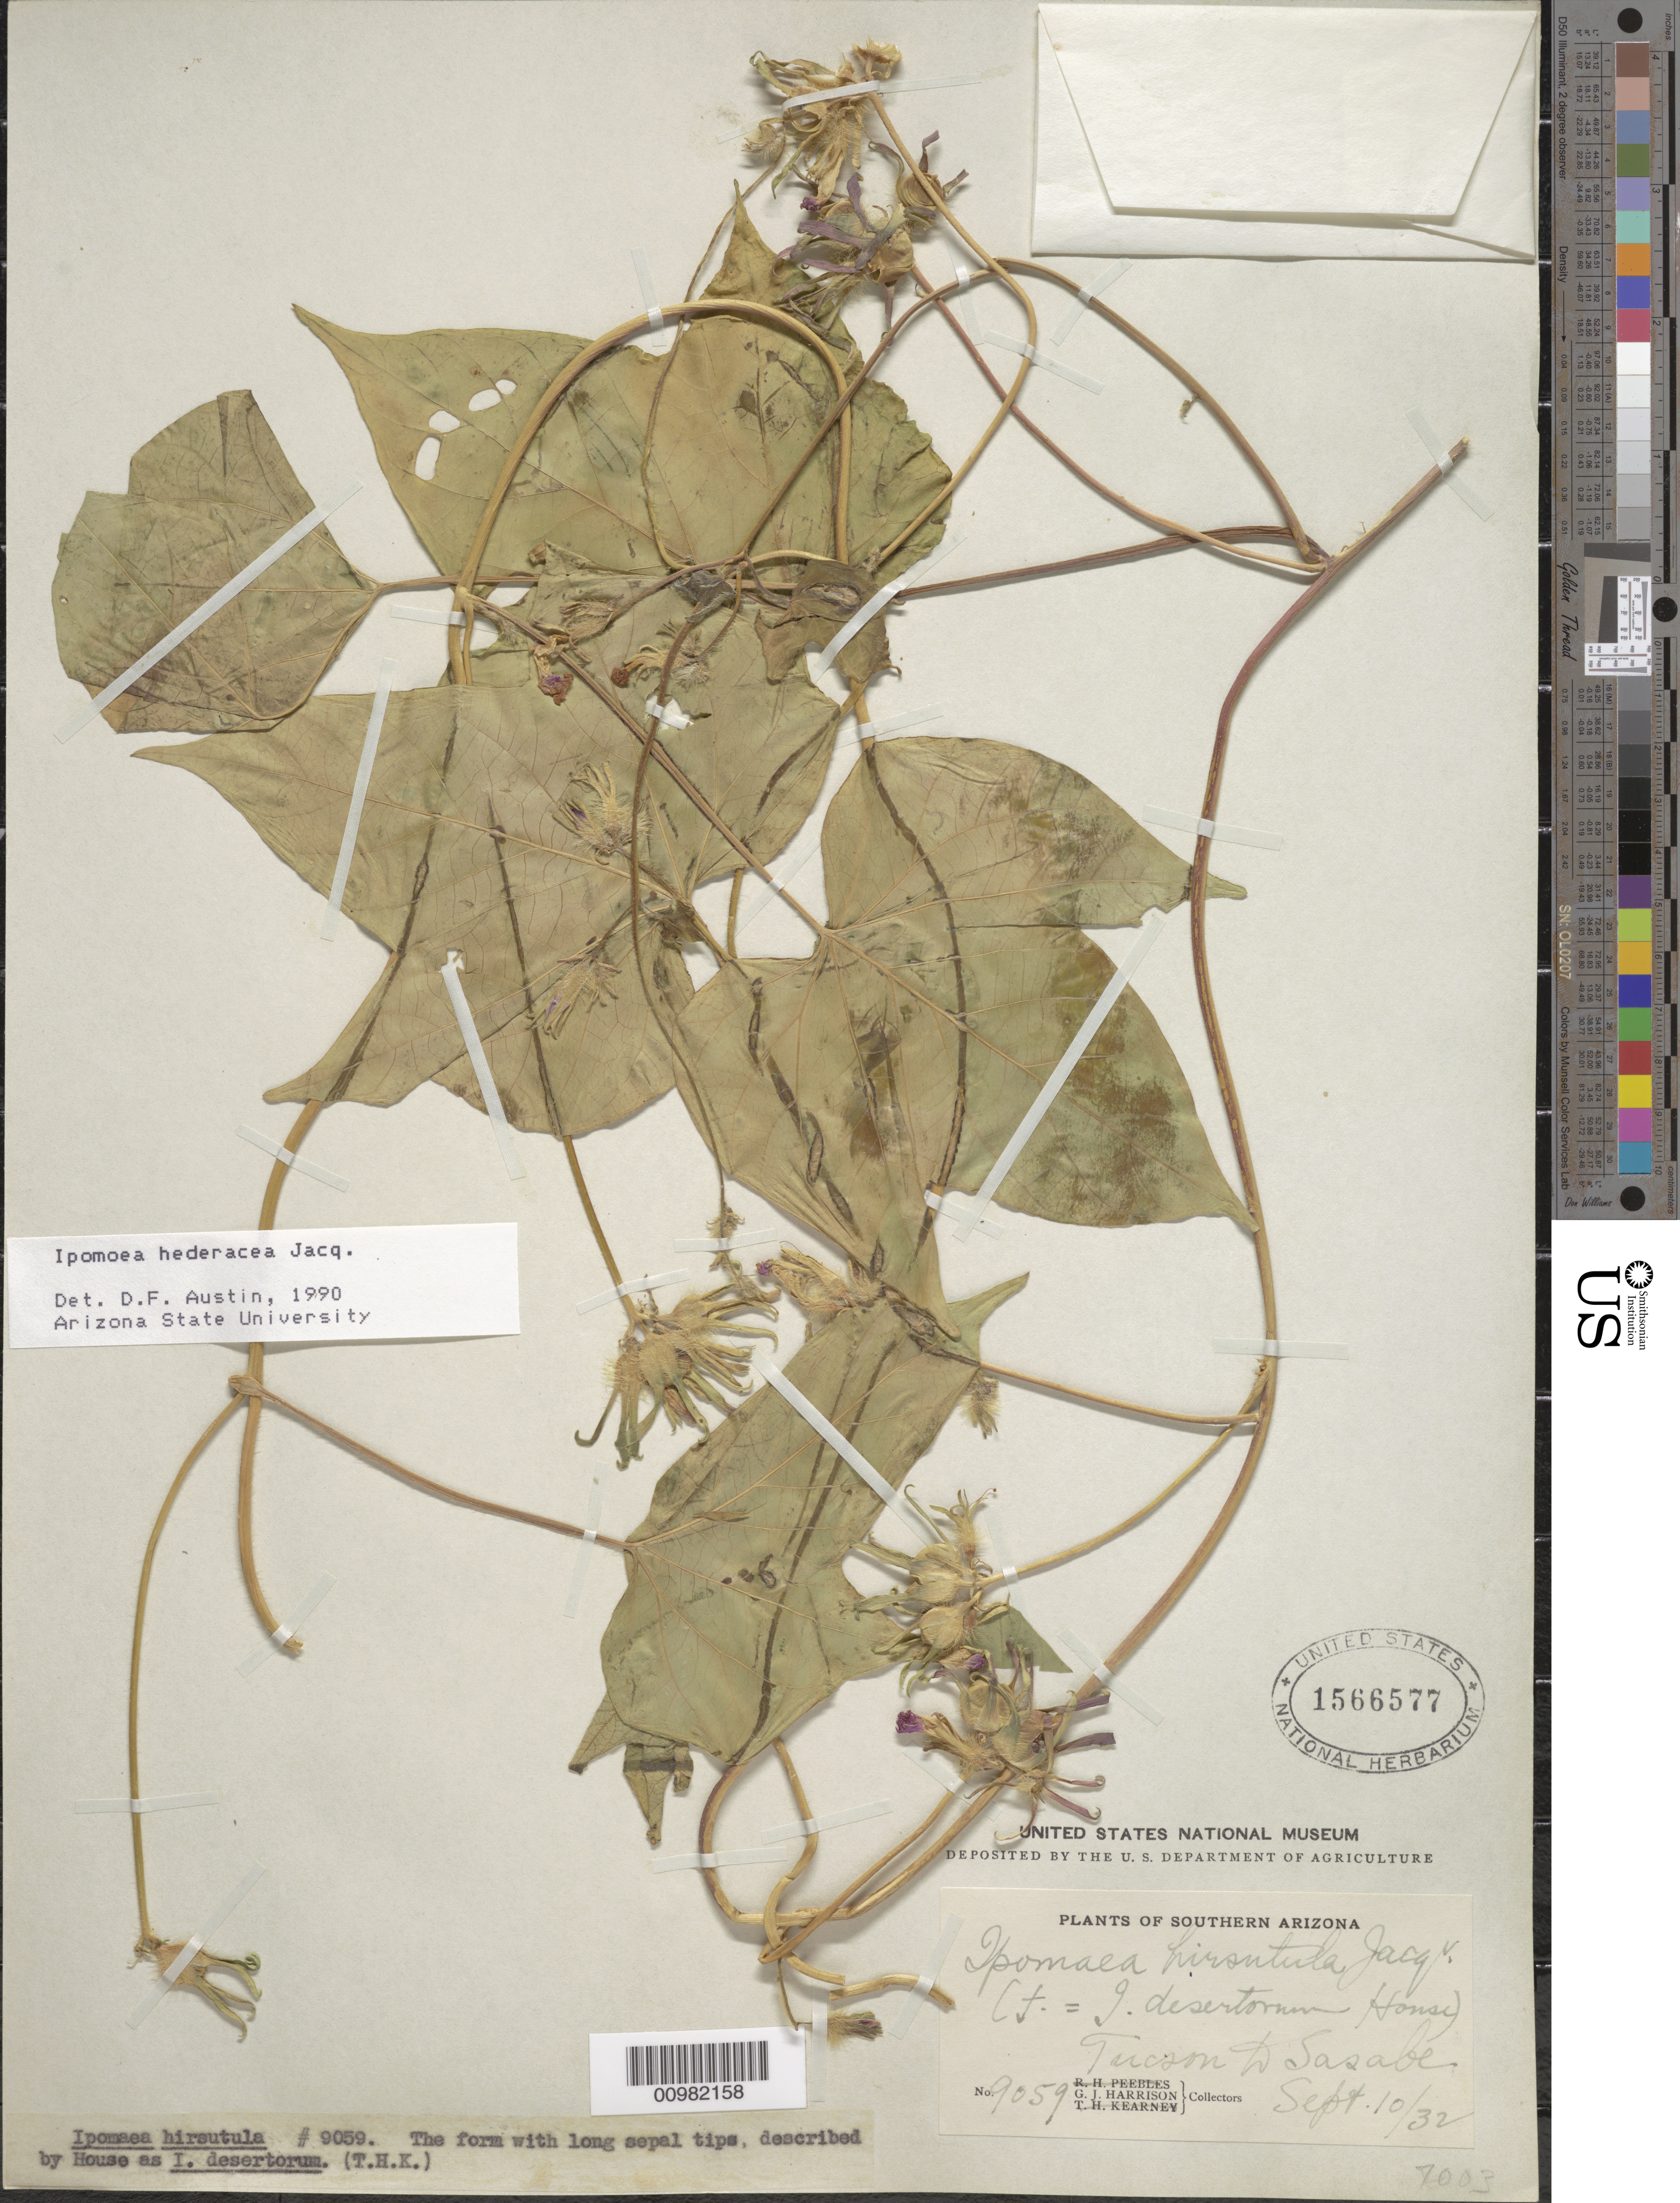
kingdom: Plantae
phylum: Tracheophyta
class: Magnoliopsida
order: Solanales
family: Convolvulaceae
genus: Ipomoea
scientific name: Ipomoea hederacea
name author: Jacq.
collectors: G. J. Harrison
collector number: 9059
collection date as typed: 10 Sep 1932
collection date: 1932-09-10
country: United States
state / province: Arizona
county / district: Pima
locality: Tucson to Sasabe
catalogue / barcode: US 1566577